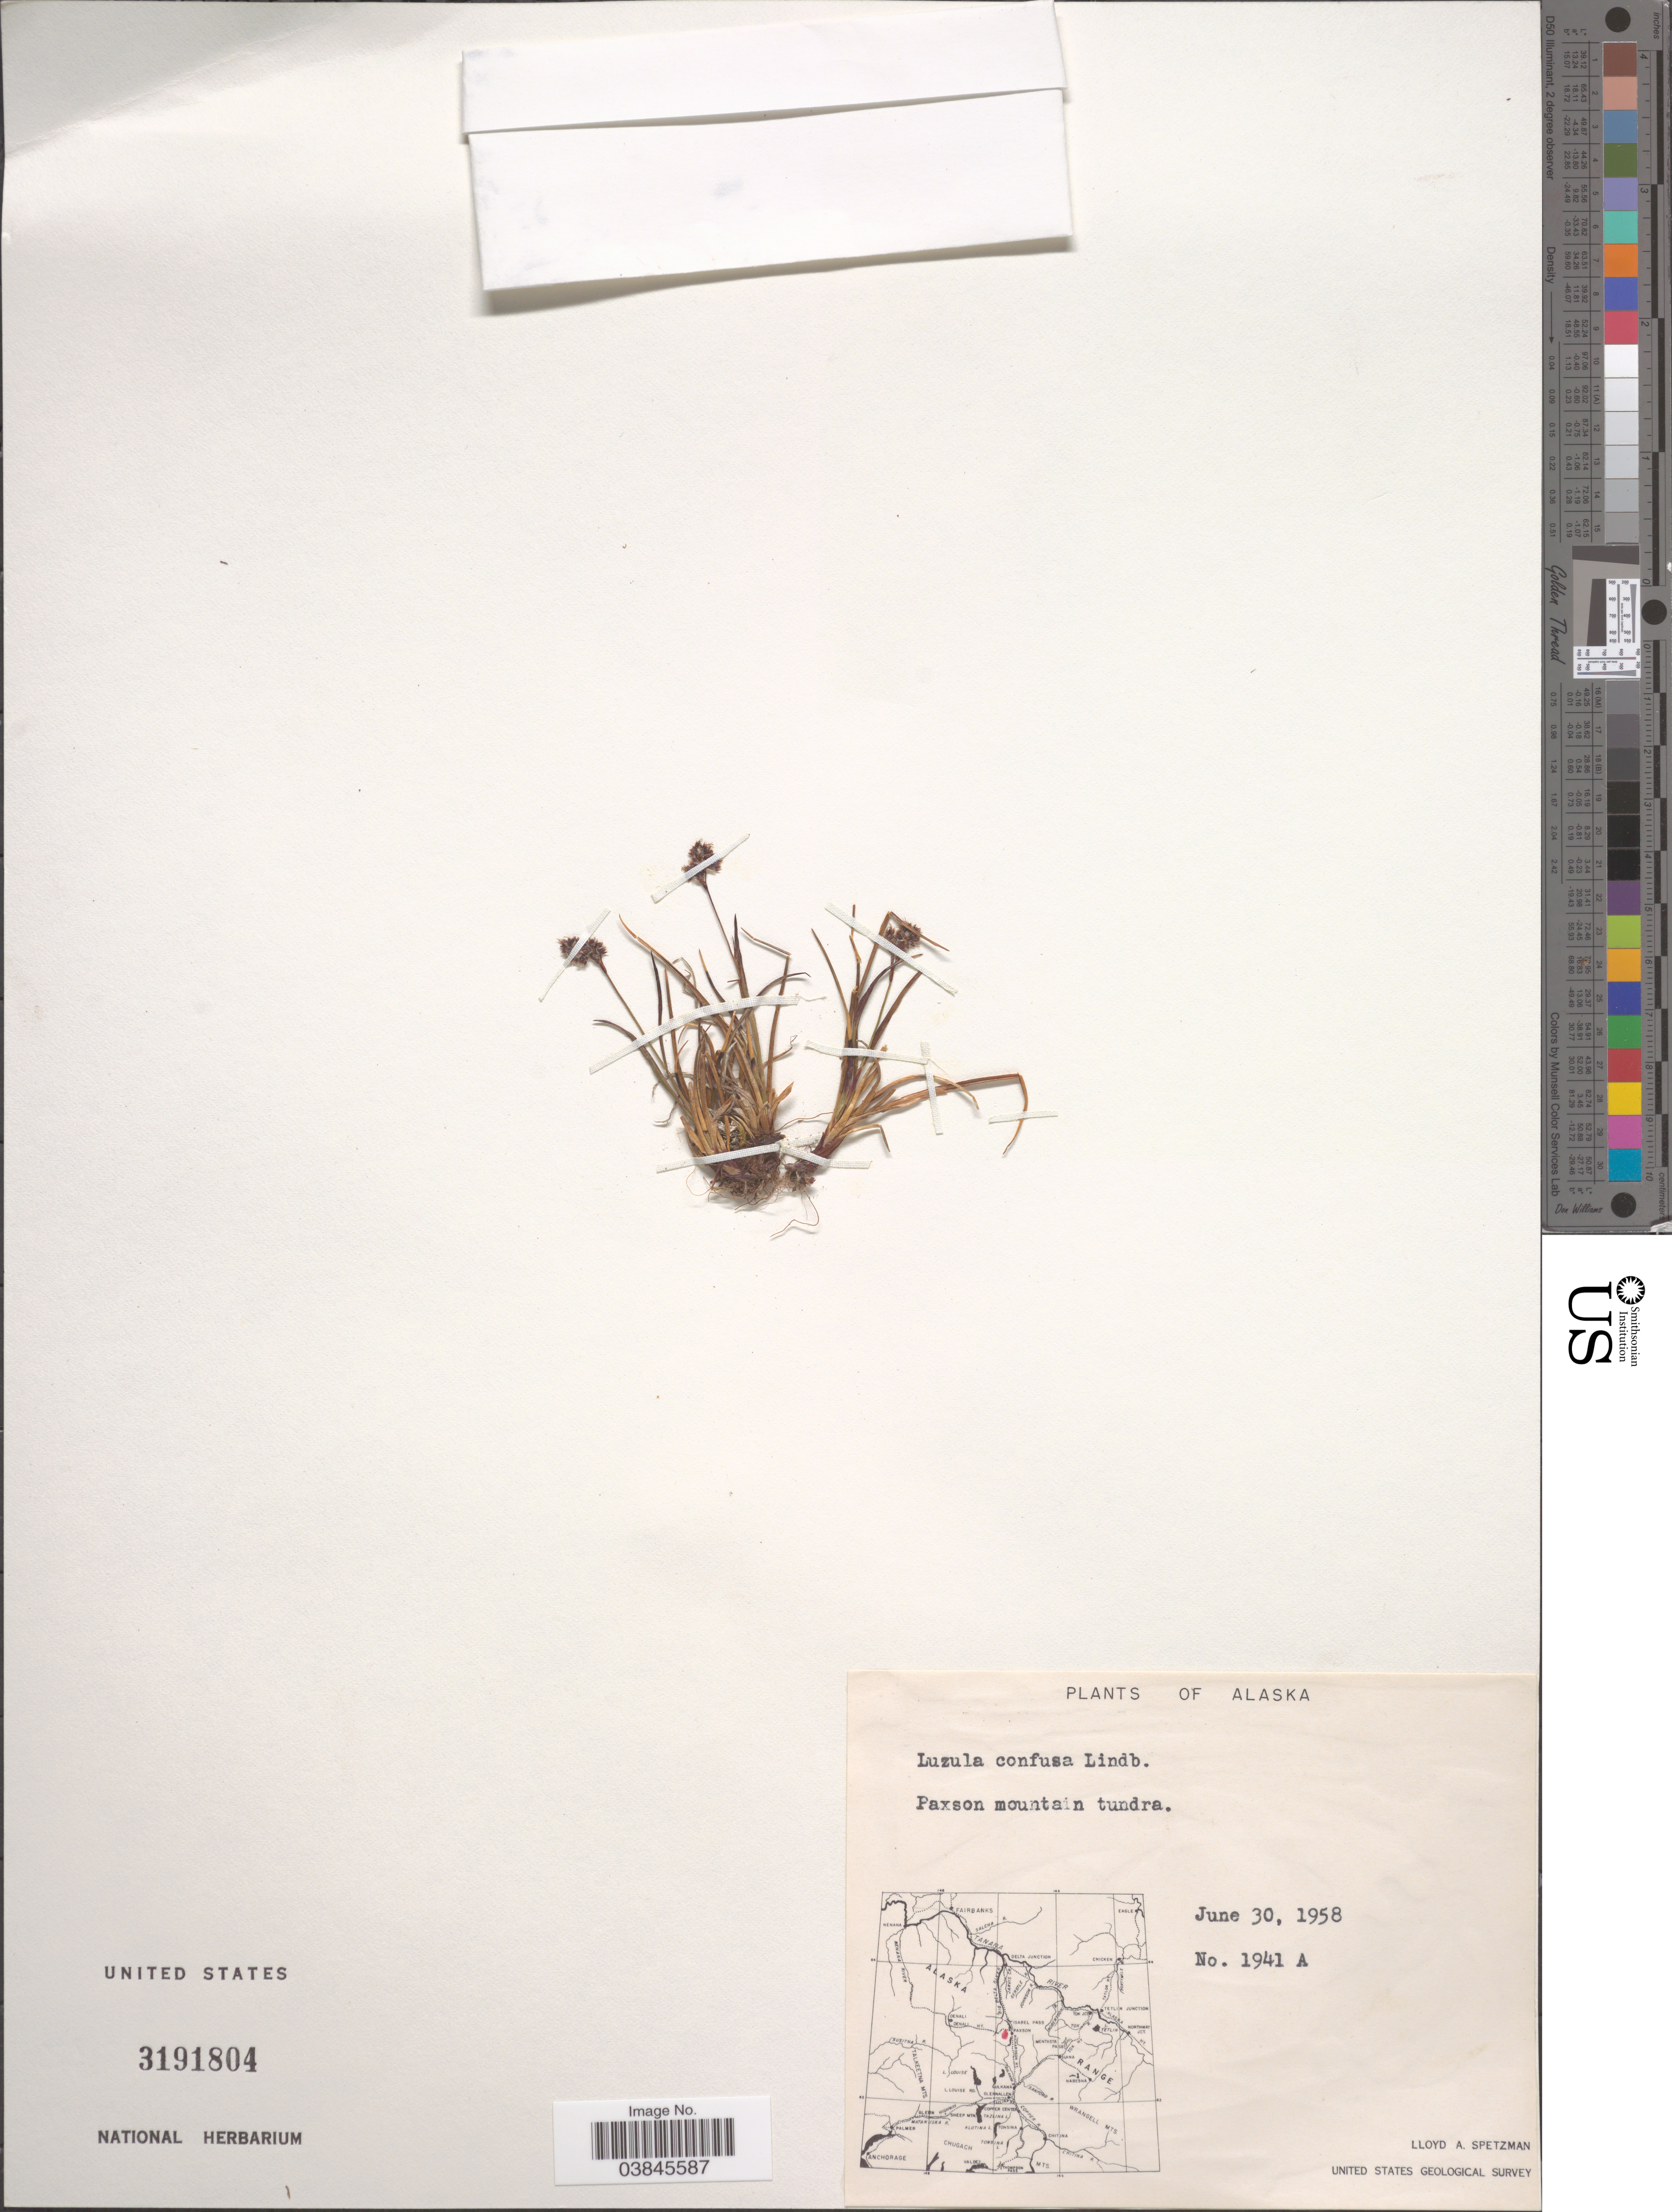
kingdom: Plantae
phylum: Tracheophyta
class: Liliopsida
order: Poales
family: Juncaceae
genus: Luzula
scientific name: Luzula confusa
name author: Lindeb.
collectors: L. Spetzman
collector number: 1941A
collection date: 1958-06-30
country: United States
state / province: Alaska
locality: Paxson mountain tundra.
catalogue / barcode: US 3191804